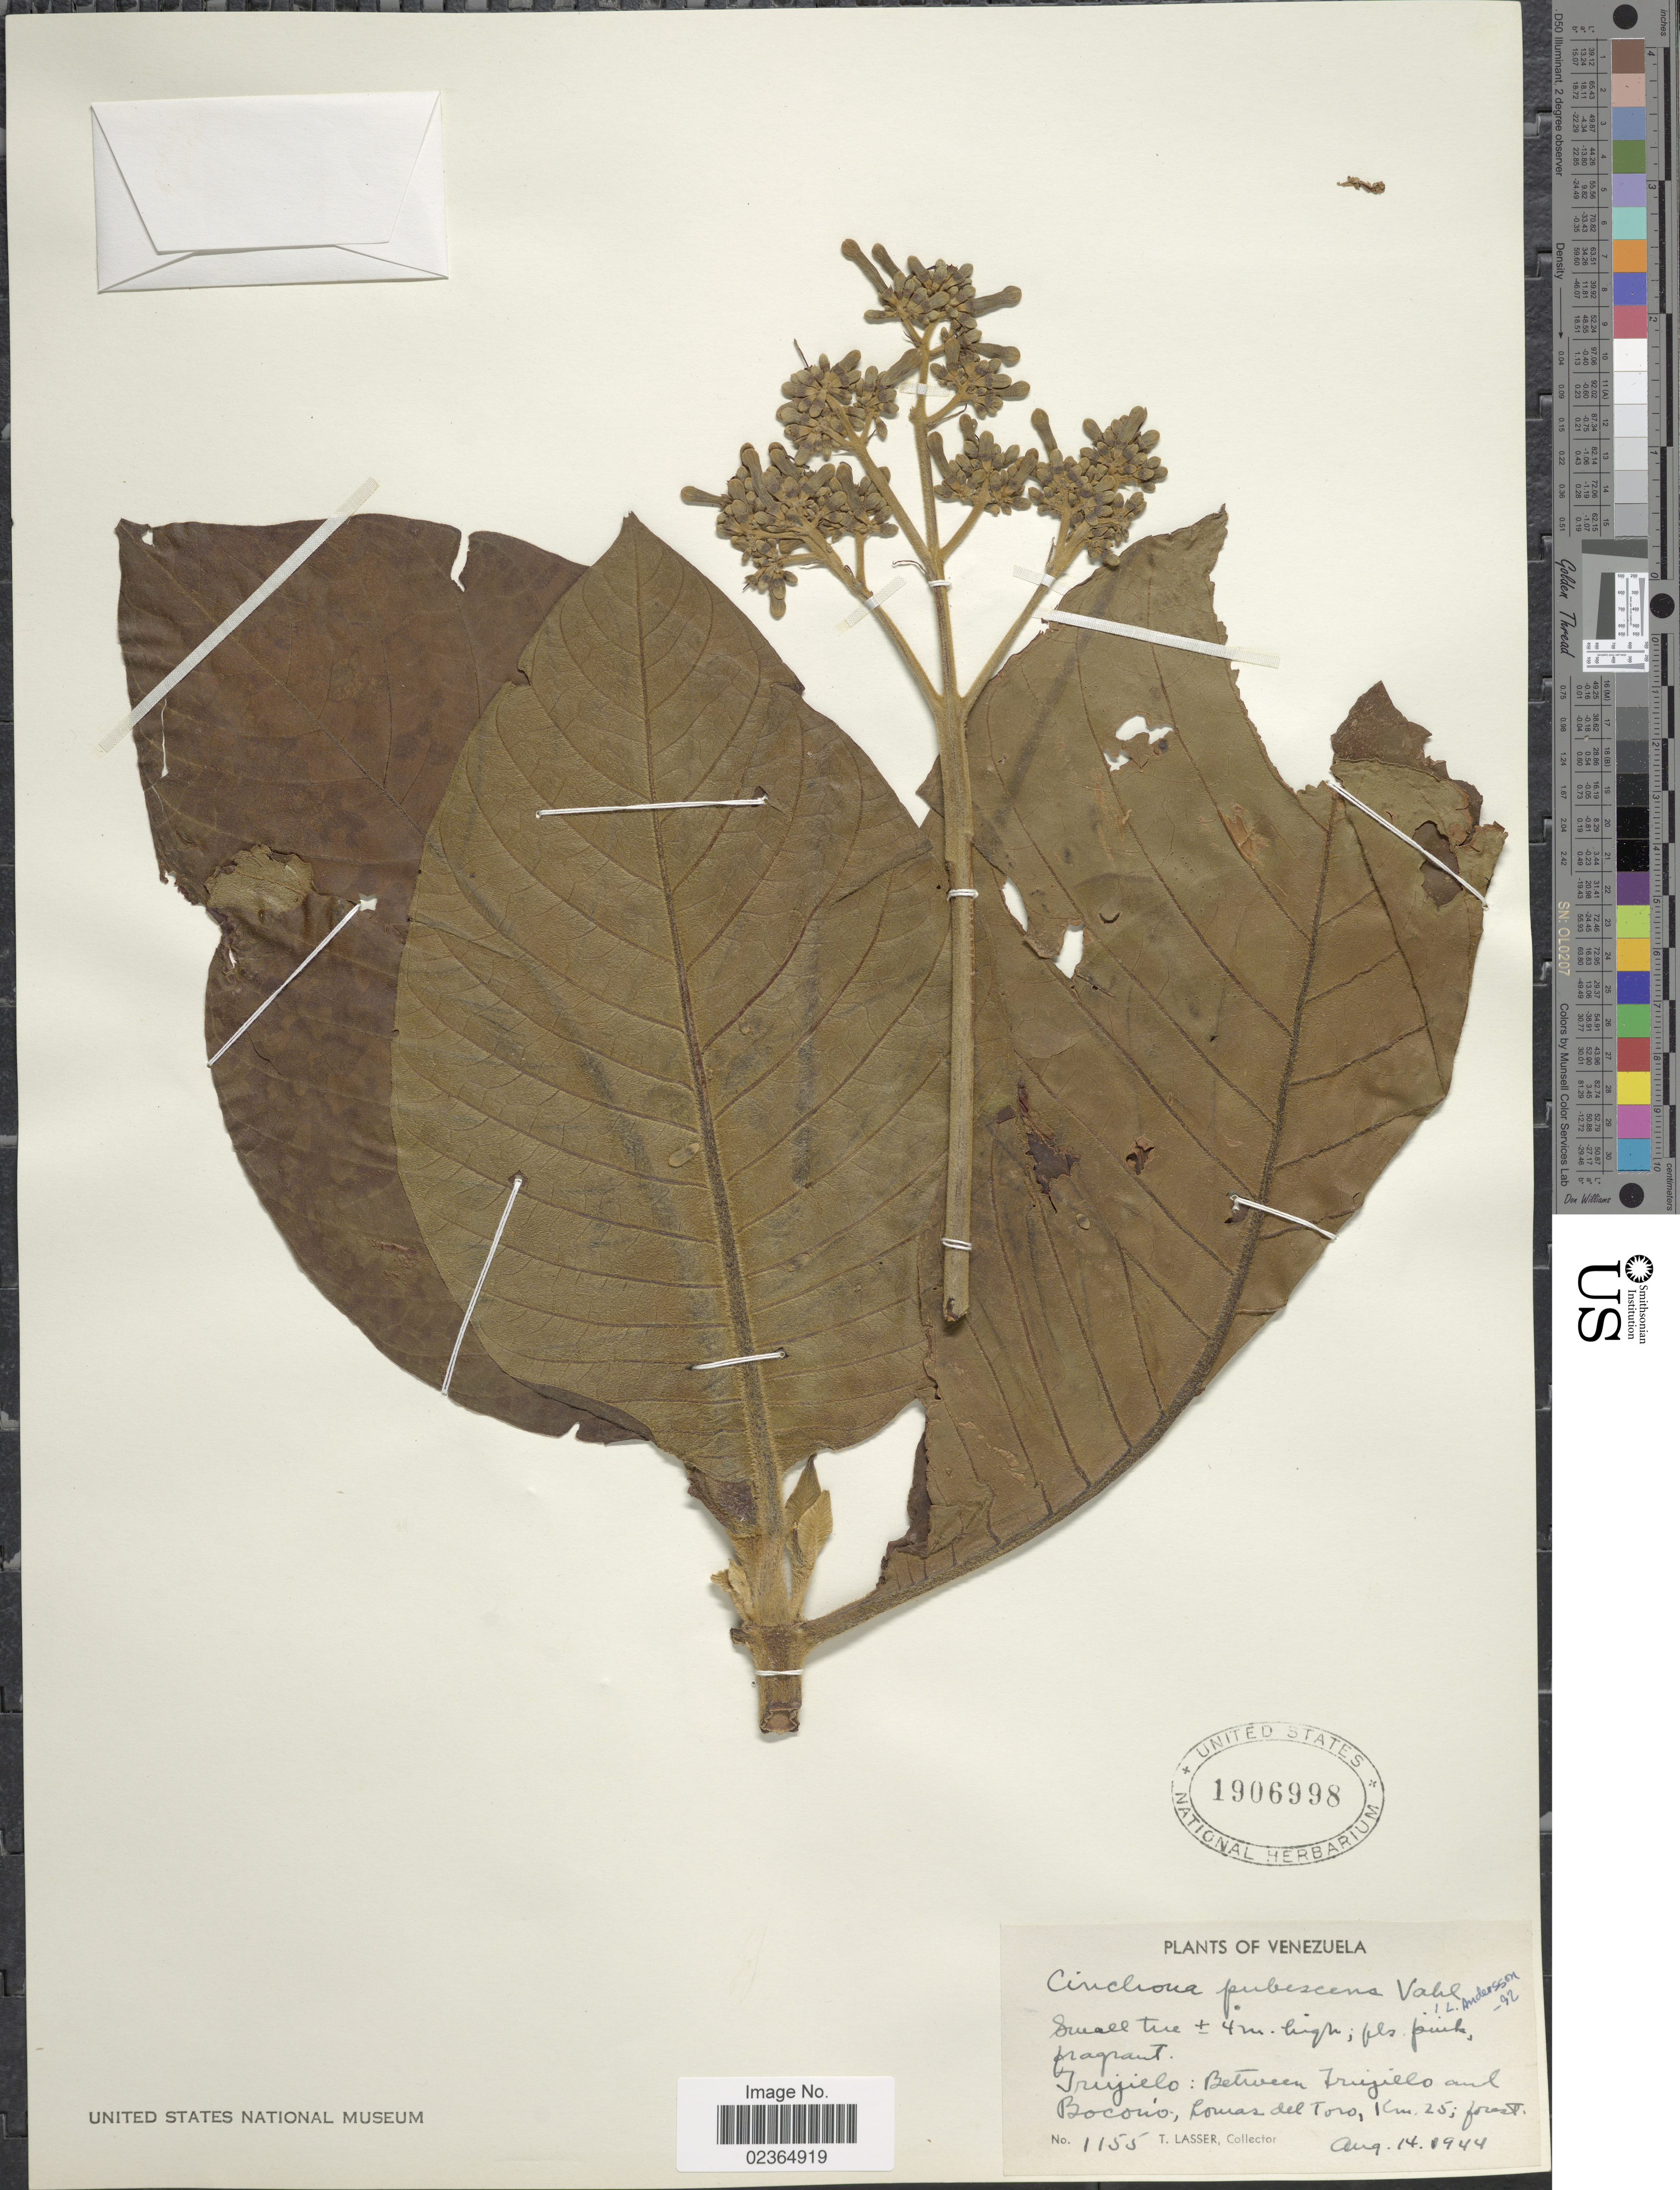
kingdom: Plantae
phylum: Tracheophyta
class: Magnoliopsida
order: Gentianales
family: Rubiaceae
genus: Cinchona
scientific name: Cinchona pubescens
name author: Vahl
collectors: T. Lasser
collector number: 1155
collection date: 1944-08-14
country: Venezuela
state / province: Trujillo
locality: Between Trujillo and Boconó; Lomas del Toro, Km. 25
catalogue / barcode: US 1906998